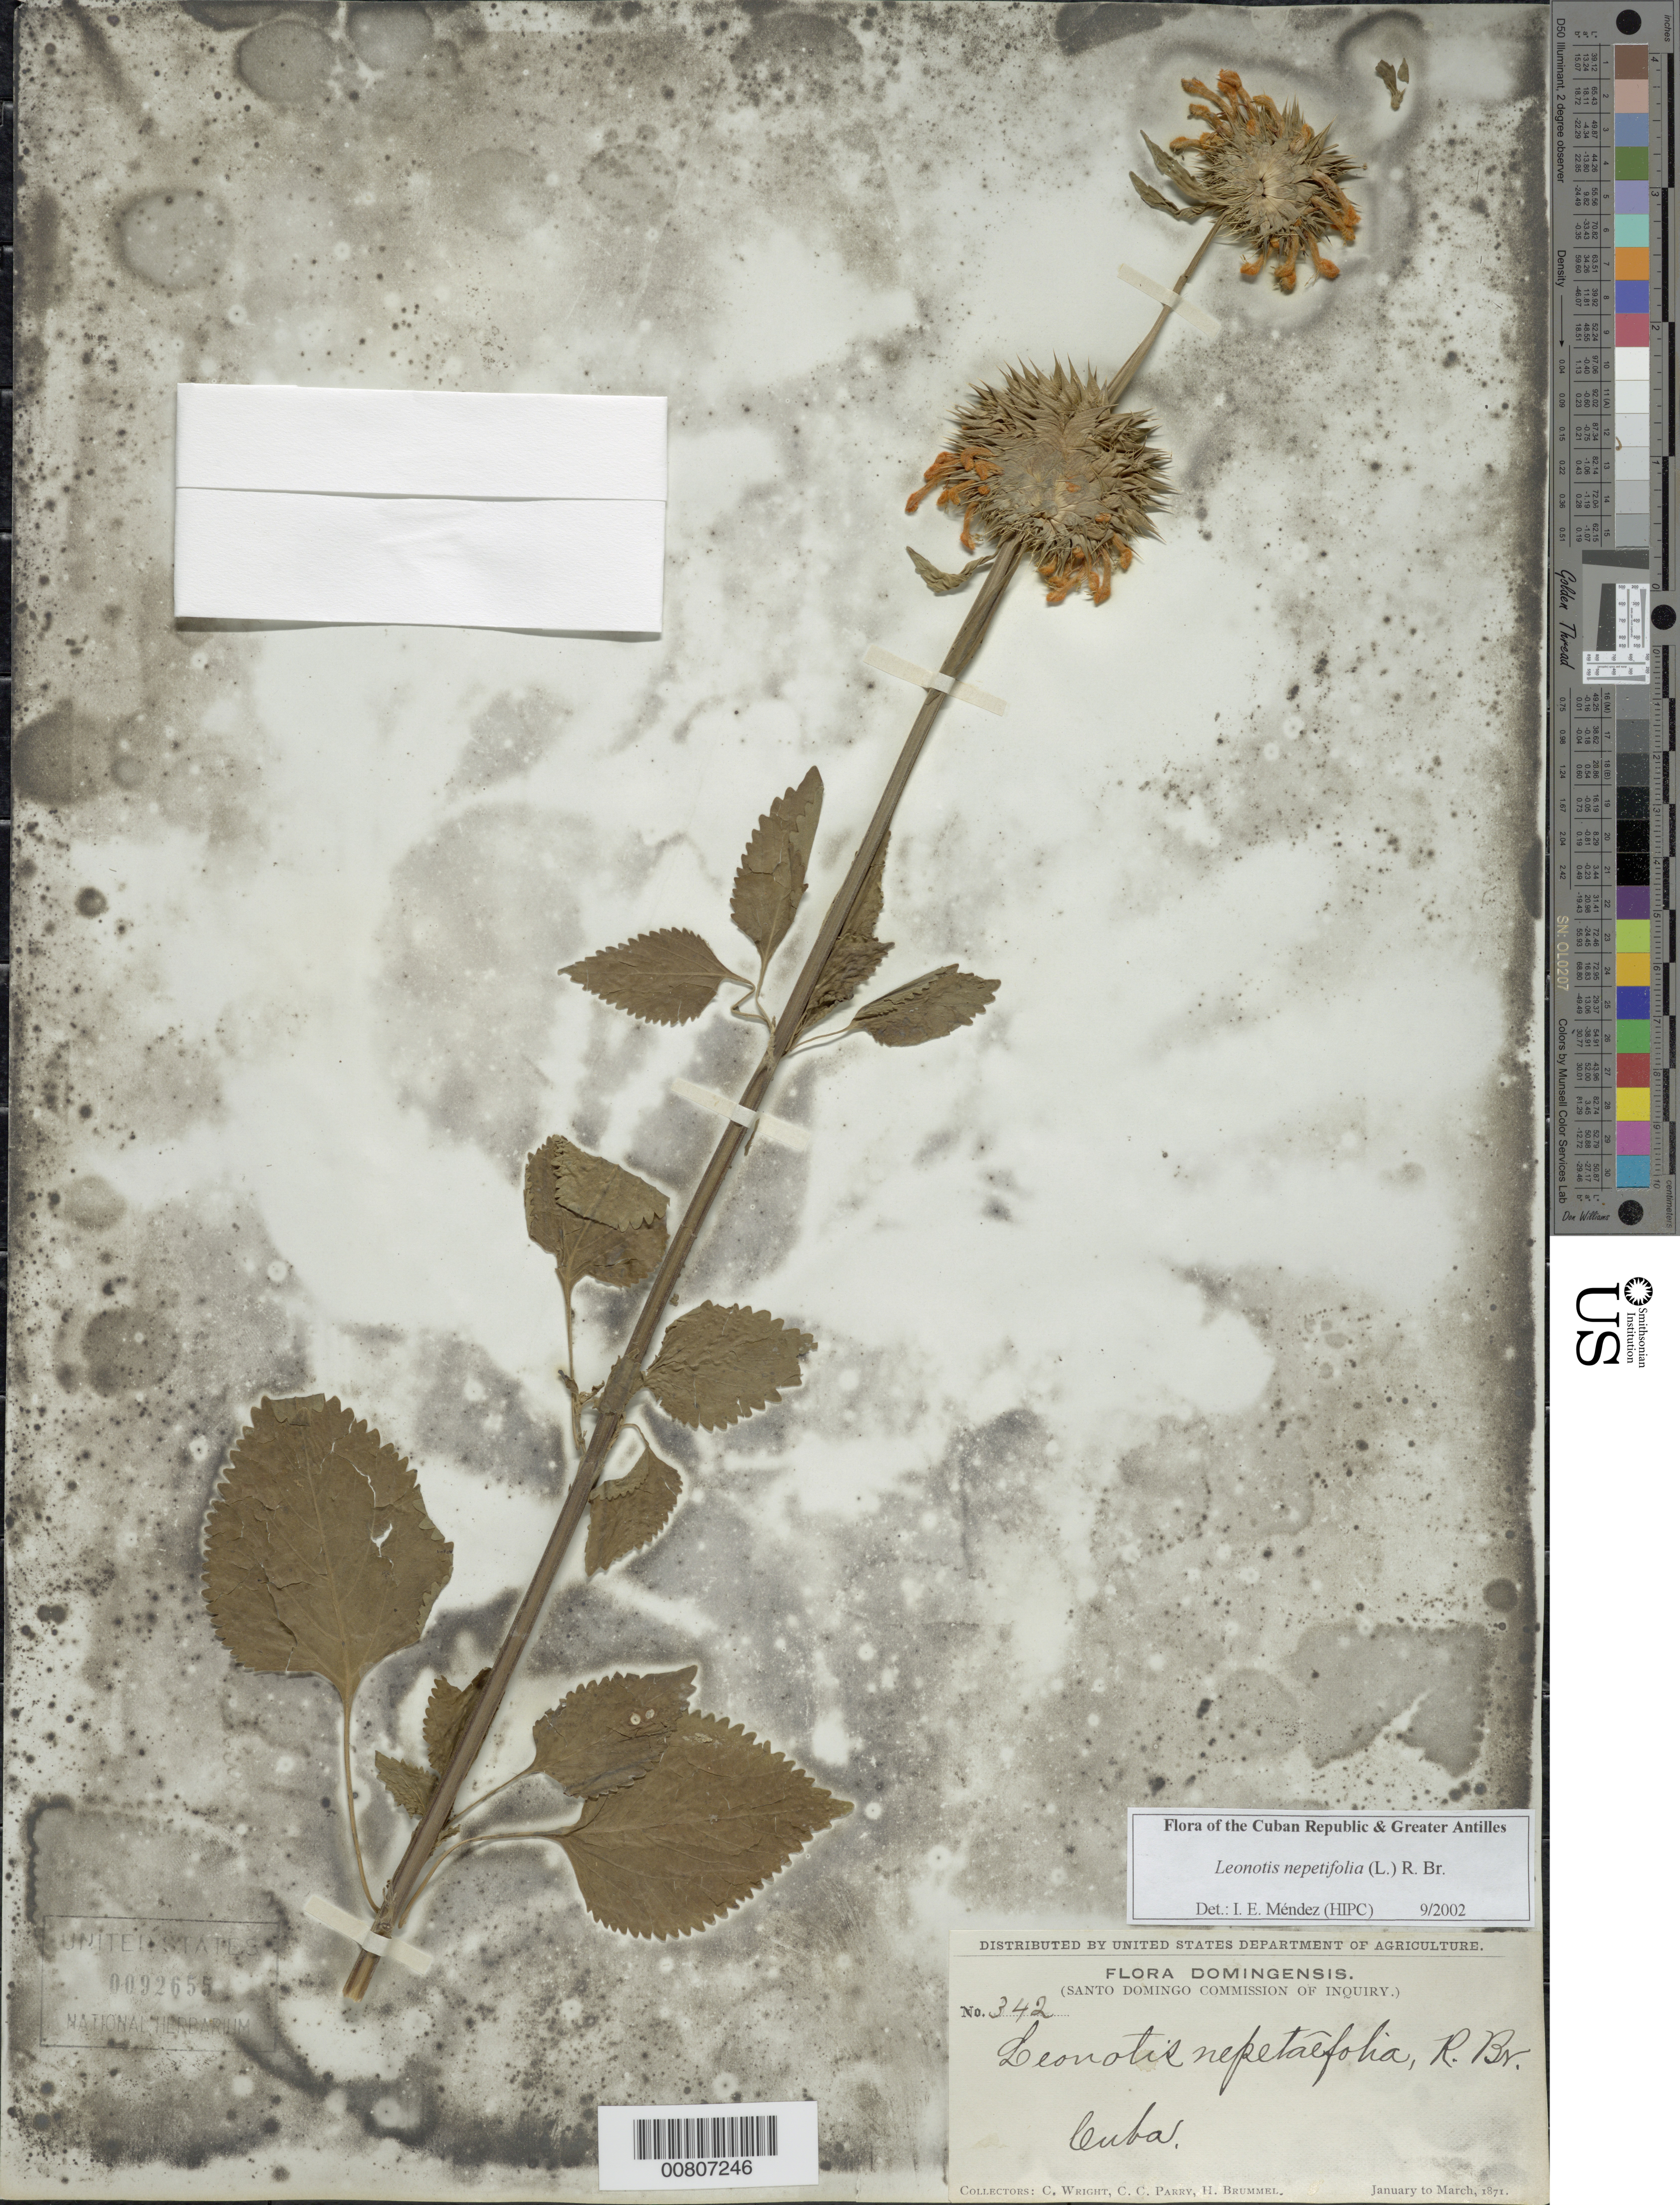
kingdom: Plantae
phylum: Tracheophyta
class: Magnoliopsida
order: Lamiales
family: Lamiaceae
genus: Leonotis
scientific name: Leonotis nepetifolia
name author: (L.) R. Br.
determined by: Méndez, Isidro E., (HIPC)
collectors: C. Wright, C. C. Parry & H. Brummel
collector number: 342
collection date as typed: Jan 1871 to -- Mar 1871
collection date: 1871-01/1871-03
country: Cuba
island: Cuba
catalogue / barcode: US 92655